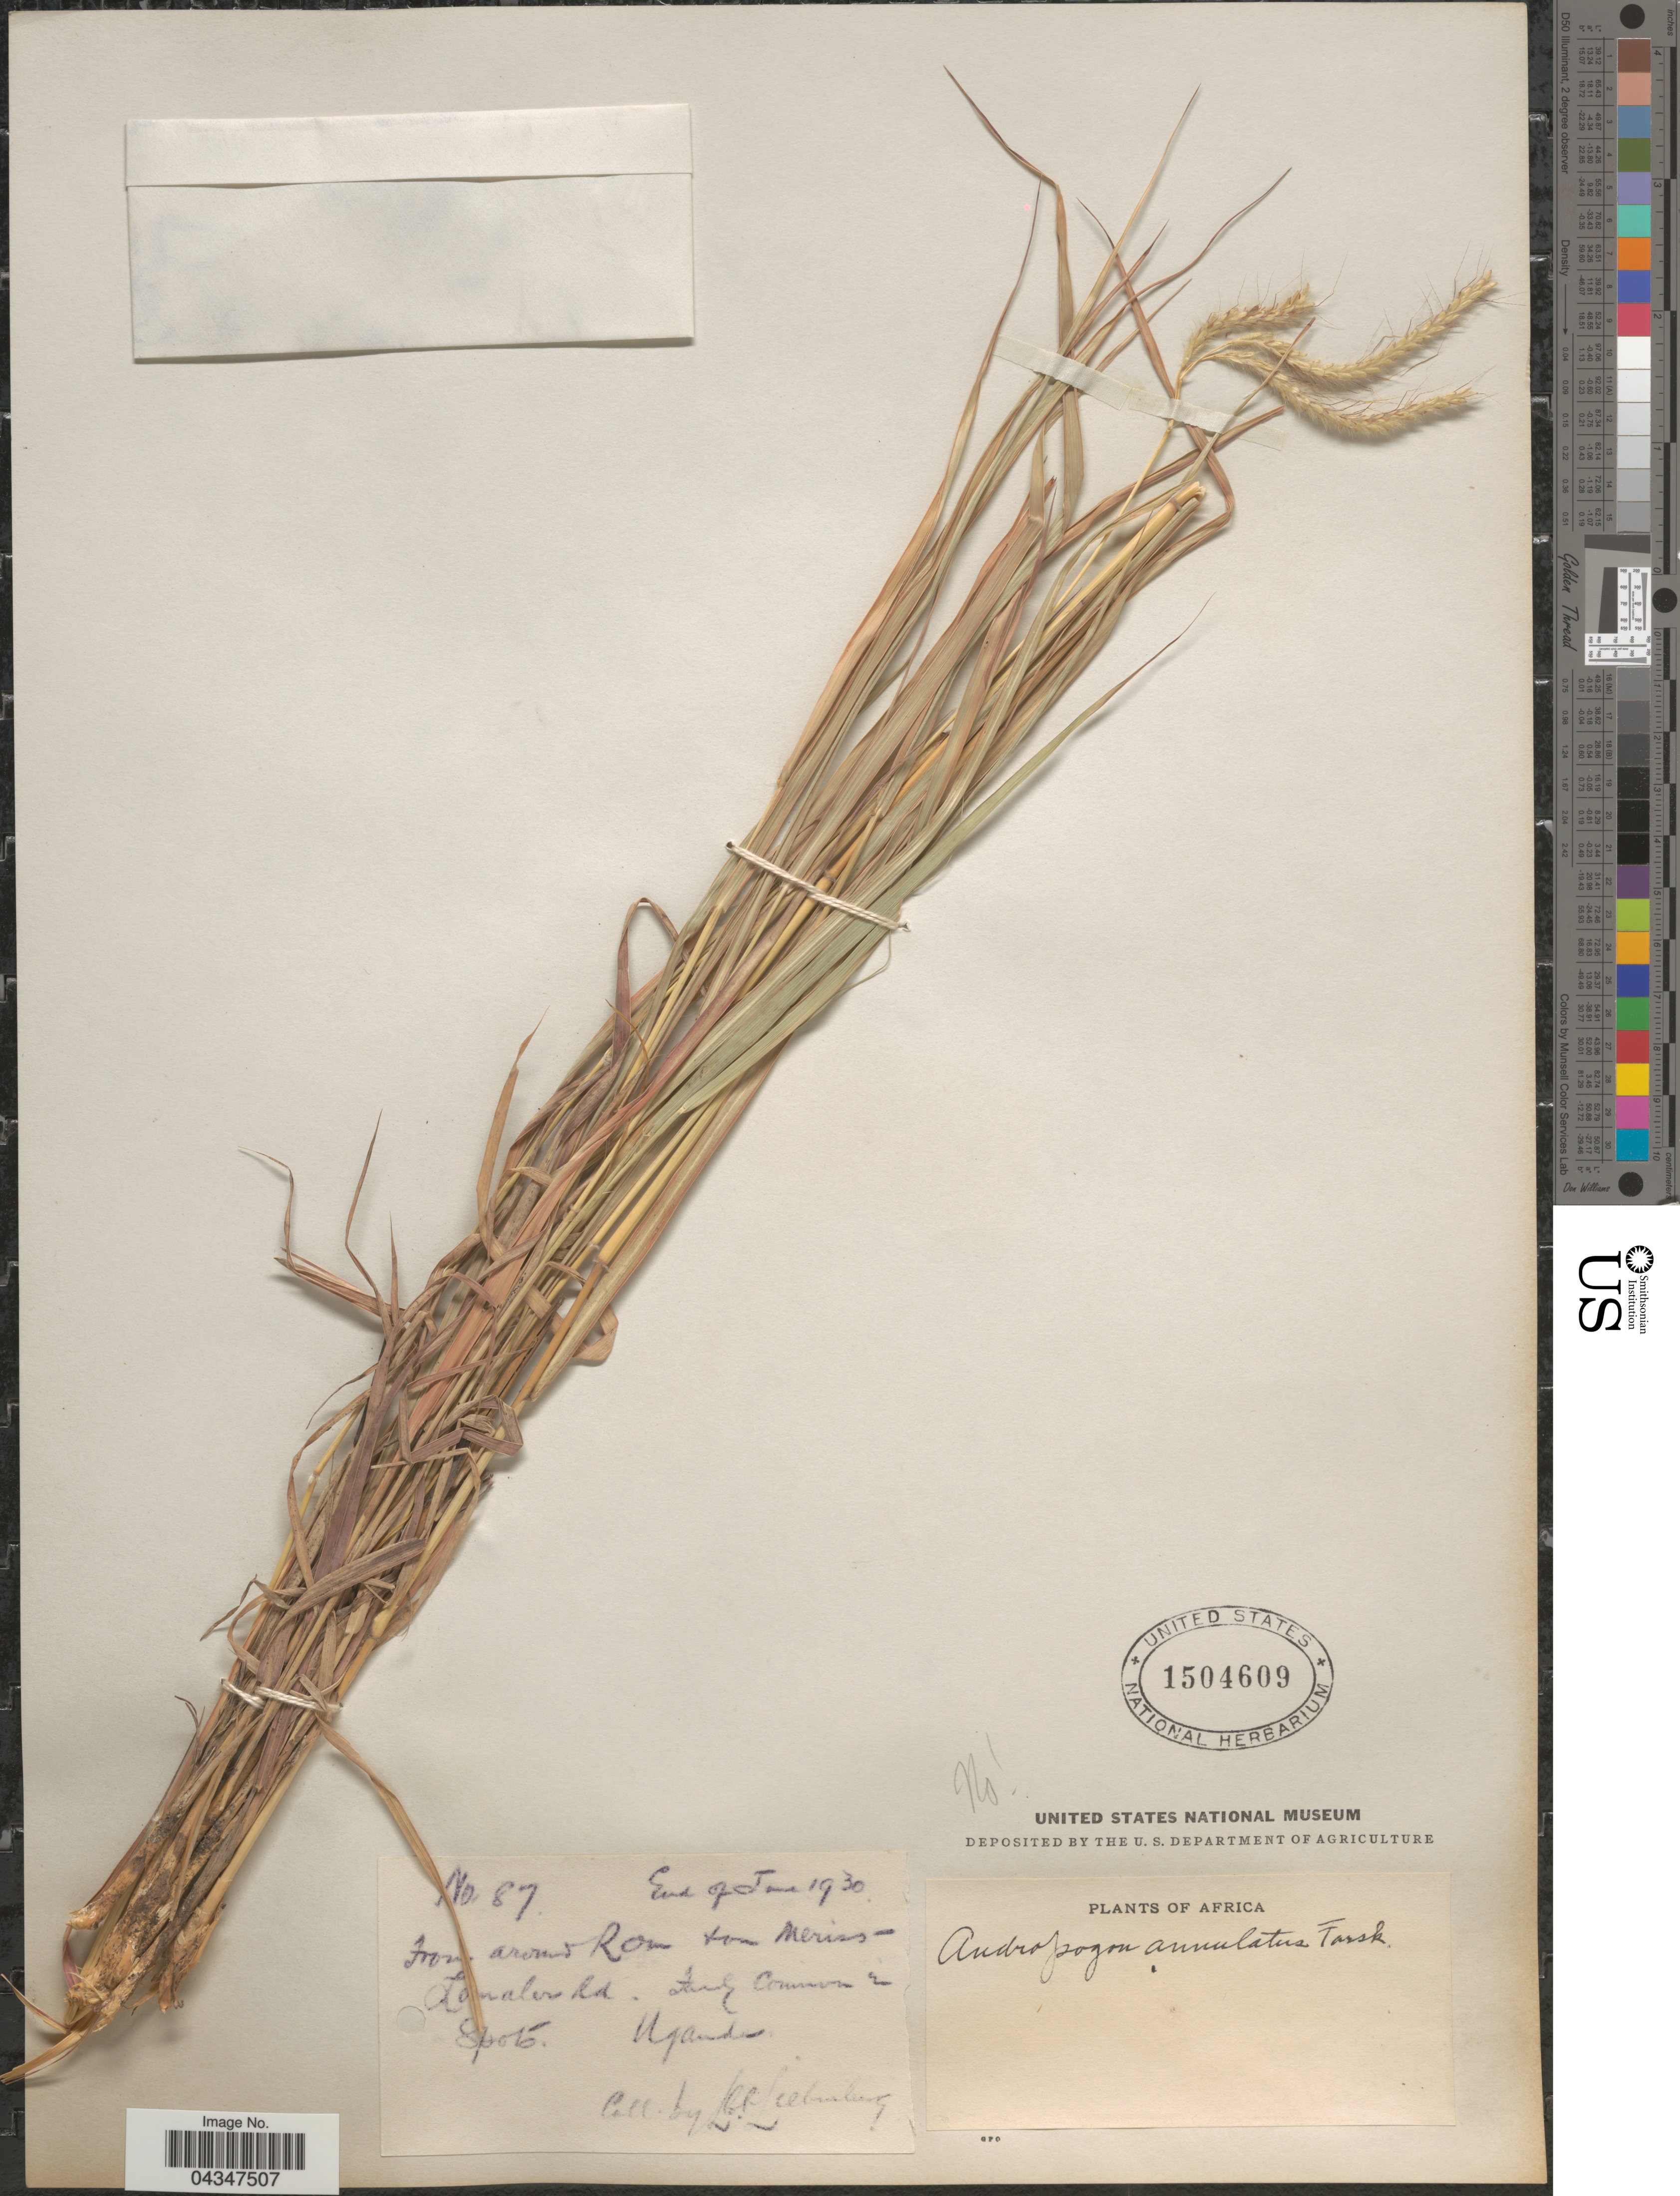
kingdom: Plantae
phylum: Tracheophyta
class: Liliopsida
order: Poales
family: Poaceae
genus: Andropogon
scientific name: Andropogon sp.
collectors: L. Liebenberg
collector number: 87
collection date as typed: End of June 1930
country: Uganda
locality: From around Rom to Meriss-Lomaler Rd.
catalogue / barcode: US 1504609